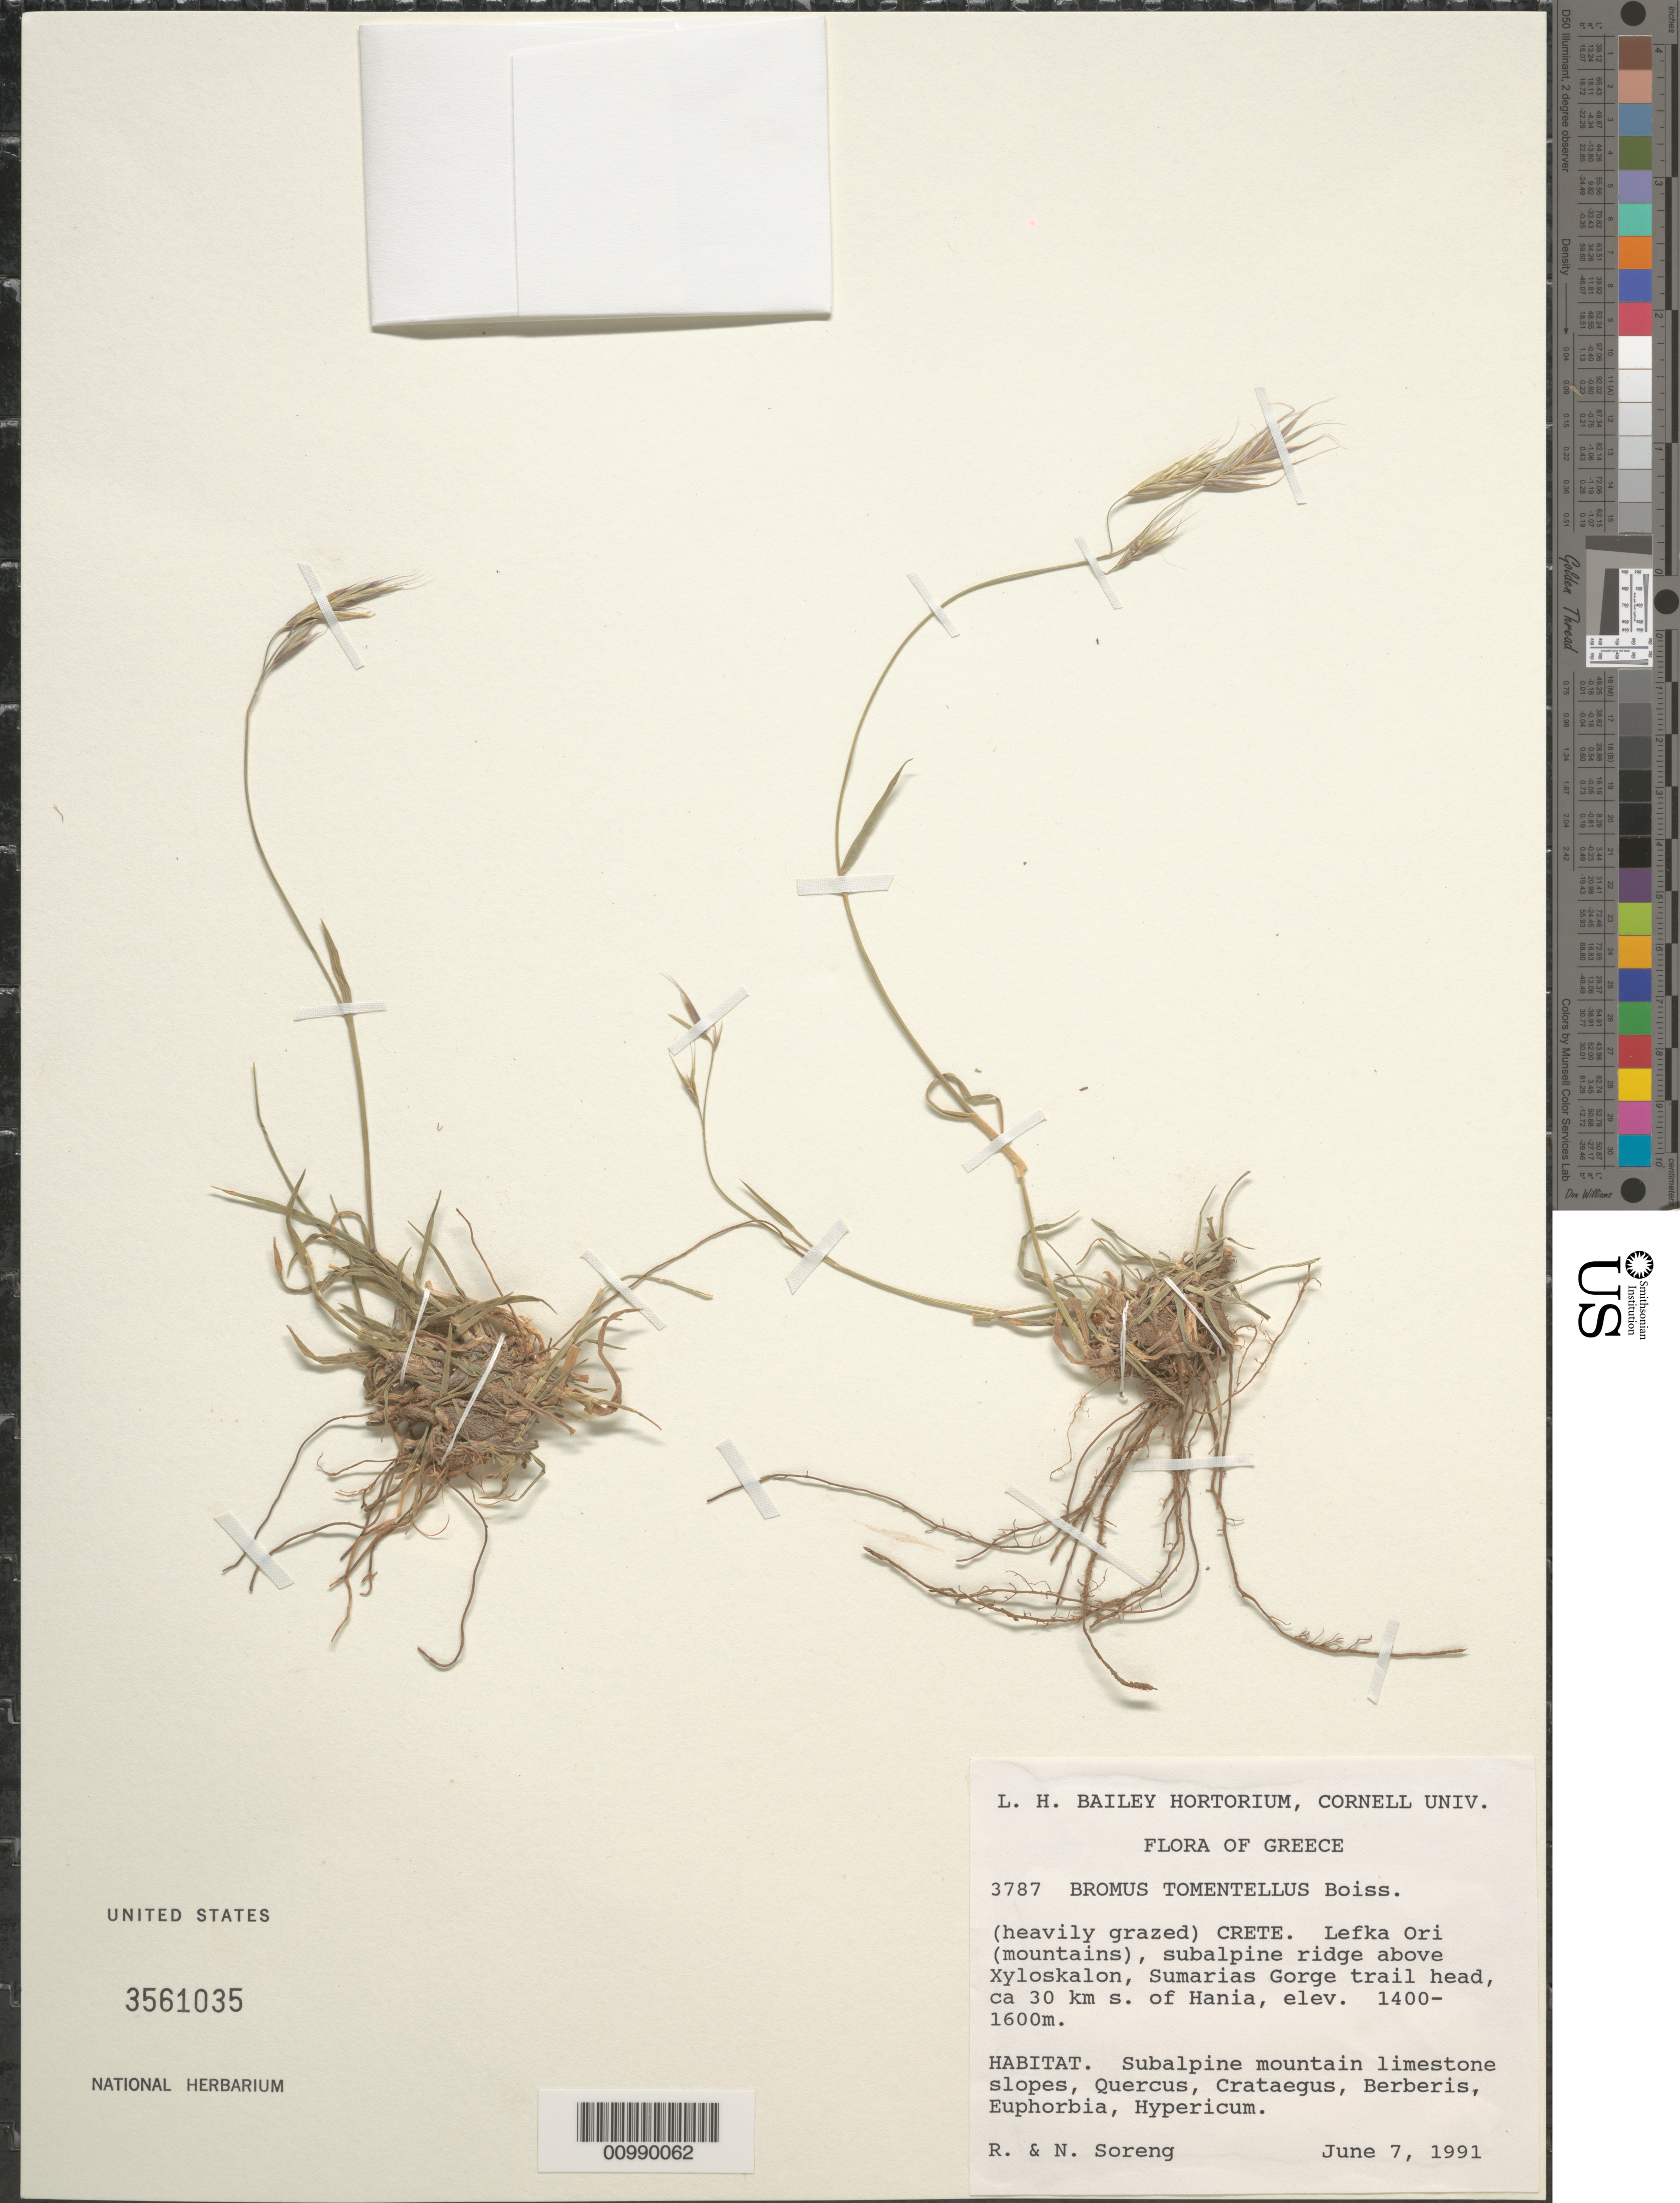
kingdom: Plantae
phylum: Tracheophyta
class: Liliopsida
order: Poales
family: Poaceae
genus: Bromus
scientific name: Bromus tomentellus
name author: Boiss.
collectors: R. J. Soreng & N. L. Soreng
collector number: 3787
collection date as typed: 07 Jun 1991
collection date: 1991-06-07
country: Greece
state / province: Crete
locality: Lefka Ori (mountains), subalpine ridge above Xyloskalon, Sumarias Gorge trail head, ca 30 km S of Hania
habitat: Subalpine mountain limestone slopes, Quercus, Crataegus, Berberis, Euphorbia, Hypericum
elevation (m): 1400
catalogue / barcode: US 3561035